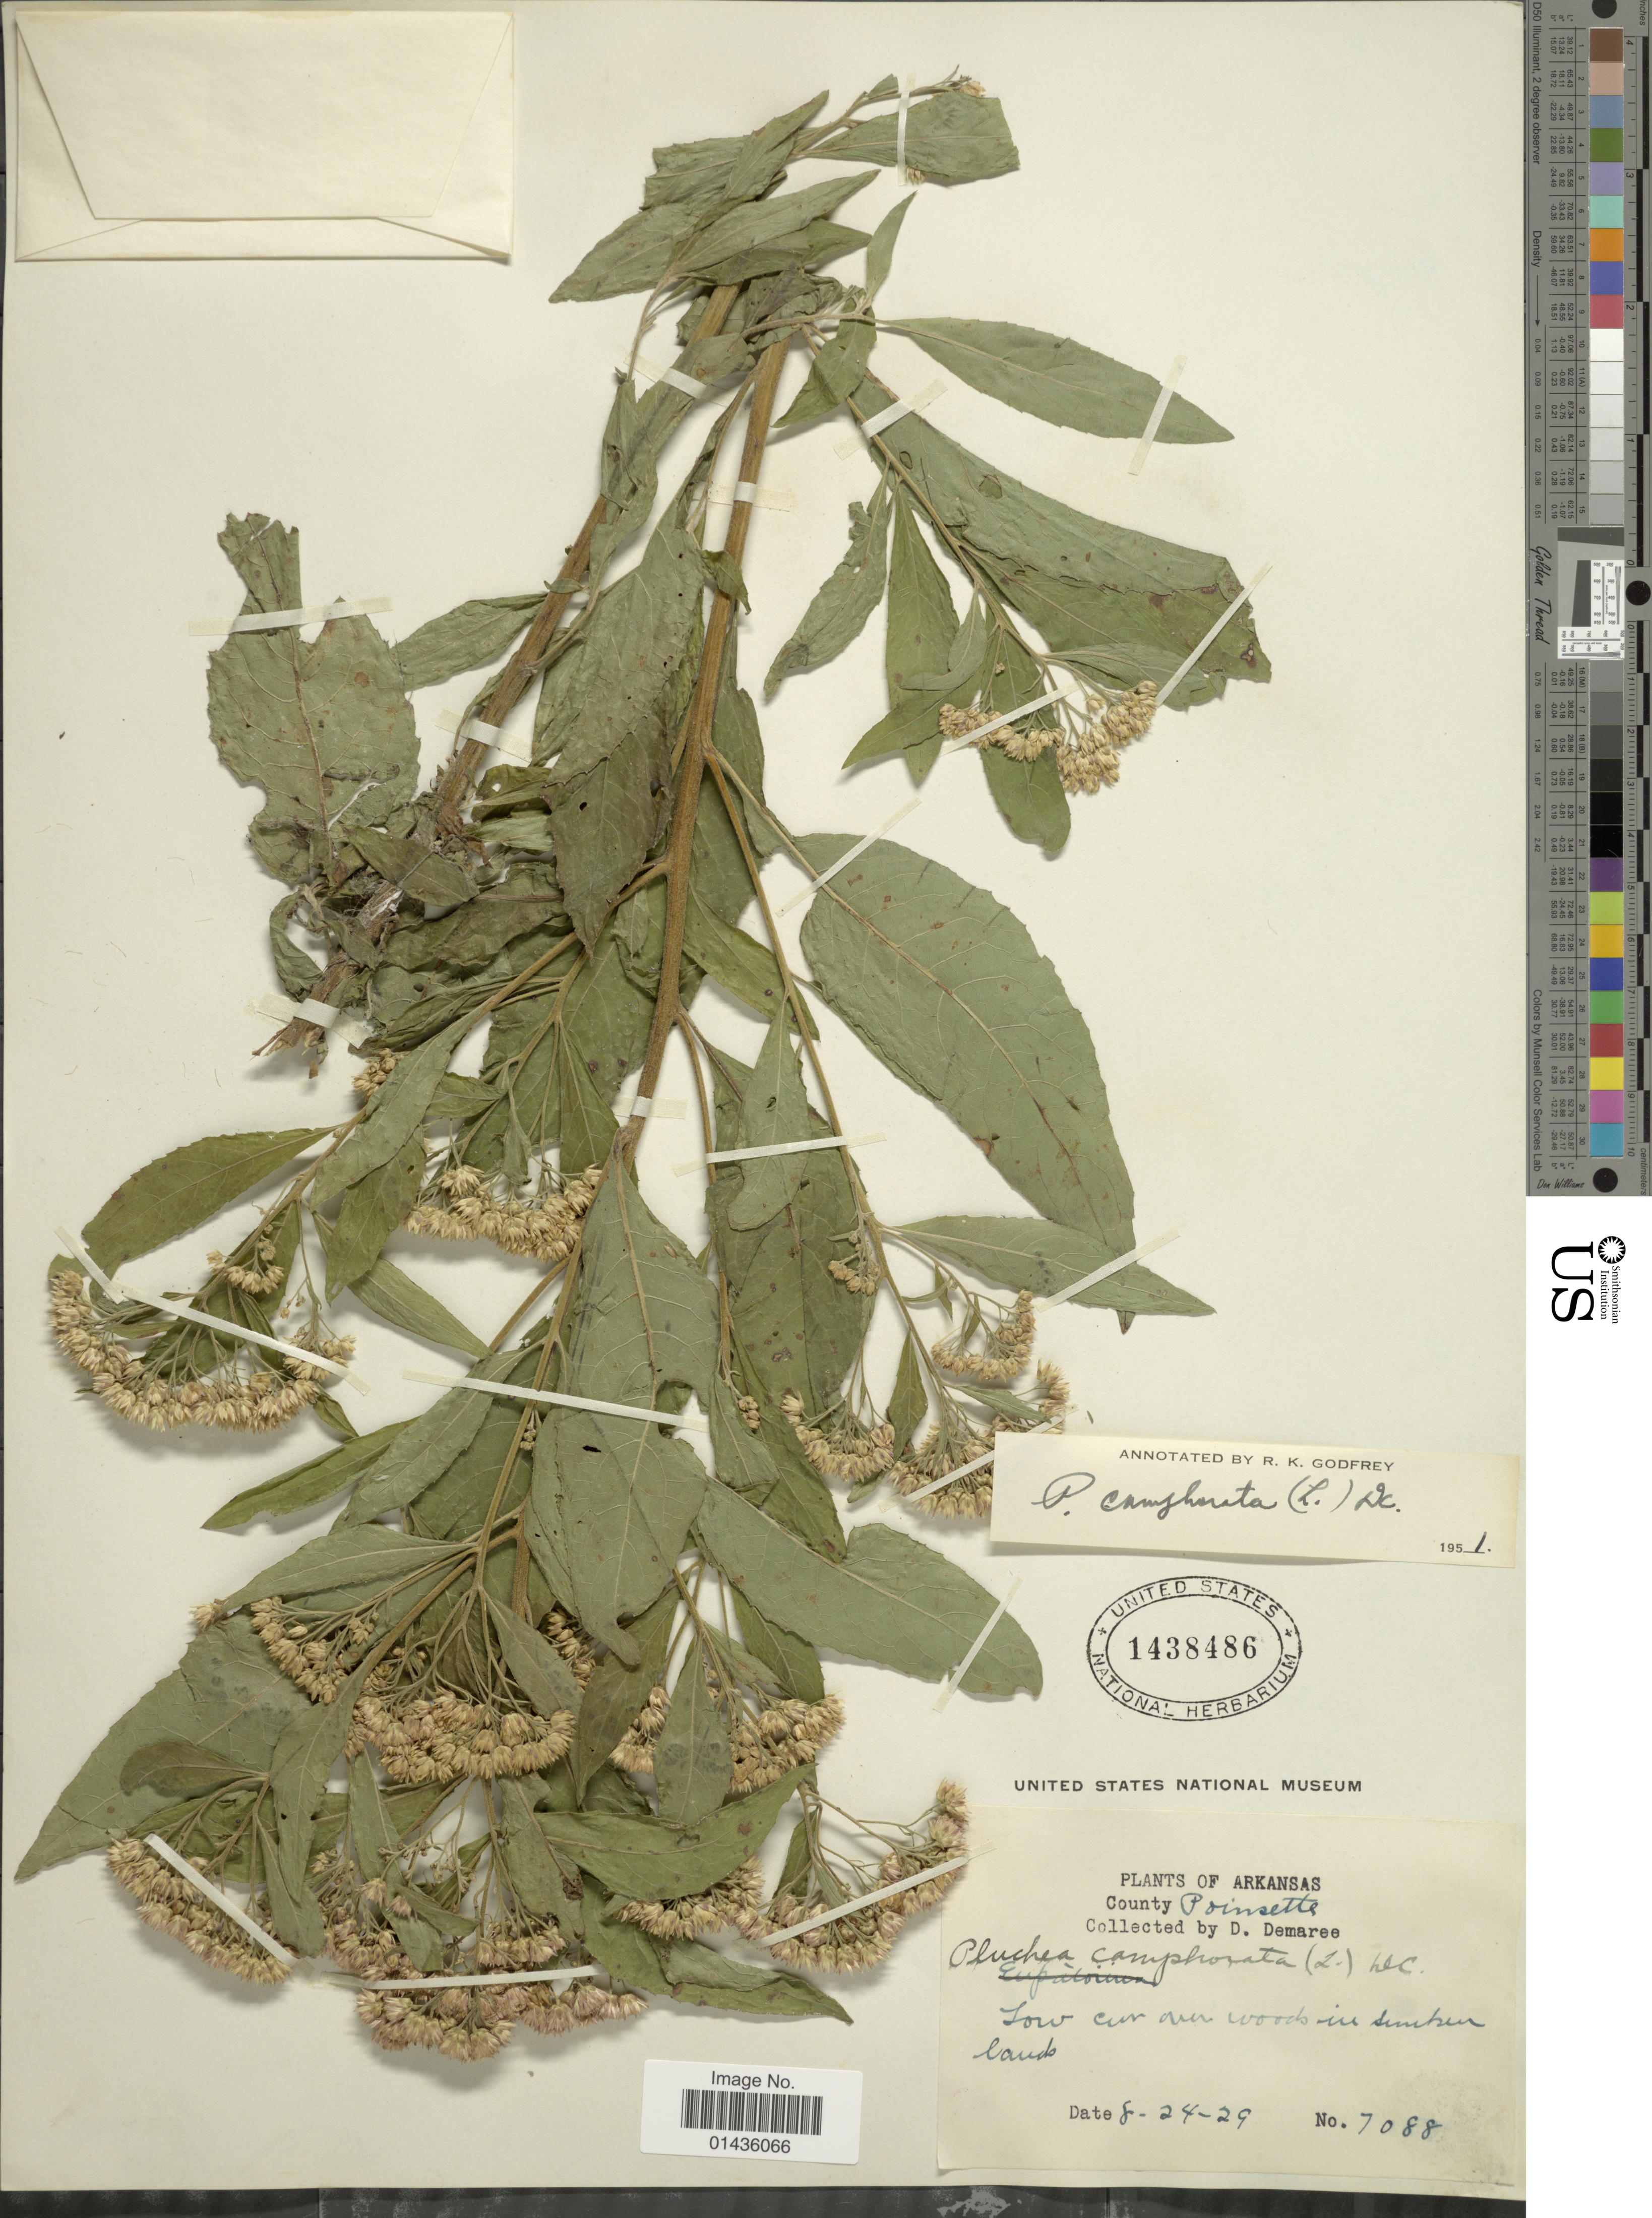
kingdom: Plantae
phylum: Tracheophyta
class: Magnoliopsida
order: Asterales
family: Asteraceae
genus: Pluchea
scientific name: Pluchea camphorata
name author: (L.) DC.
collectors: D. Demaree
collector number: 7088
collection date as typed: Transcribed d/m/y: 24/8/29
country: United States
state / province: Arkansas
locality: County Poinsette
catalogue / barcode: US 1438486